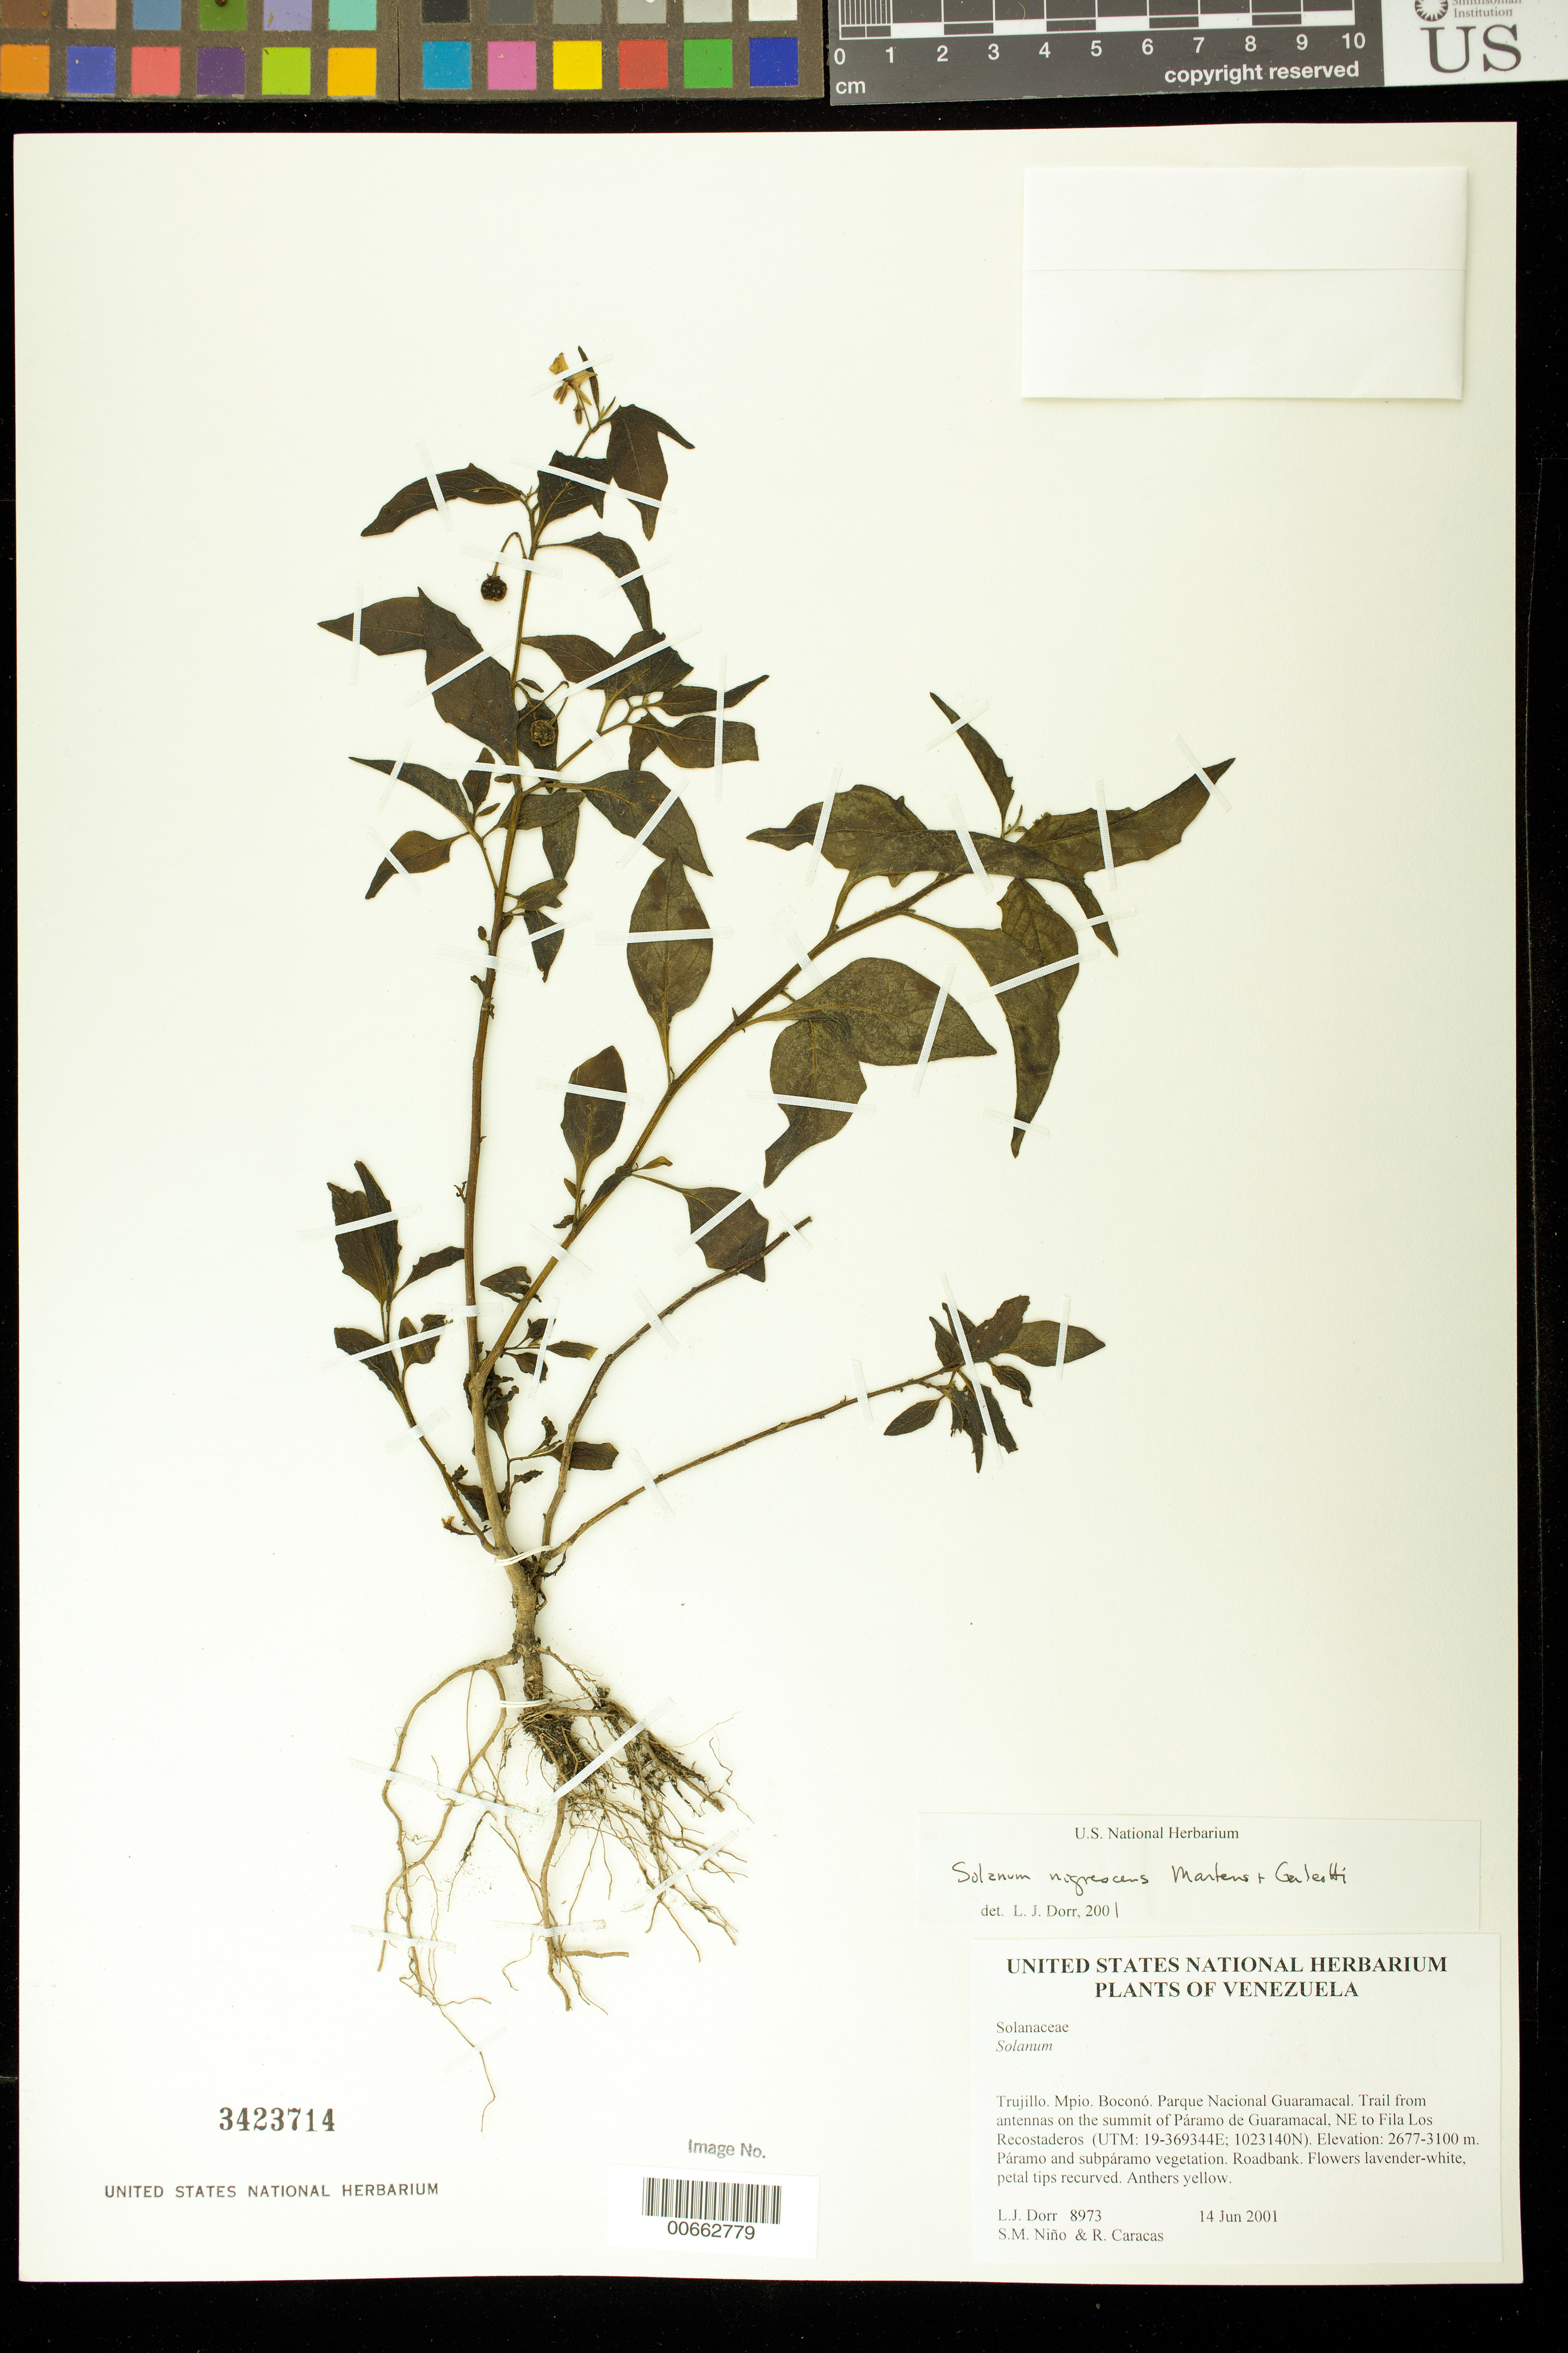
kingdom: Plantae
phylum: Tracheophyta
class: Magnoliopsida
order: Solanales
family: Solanaceae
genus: Solanum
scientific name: Solanum nigrescens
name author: M. Martens & Galeotti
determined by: Dorr, L. J., (BOT), Smithsonian Institution - National Museum of Natural History (UNITED STATES)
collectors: L. J. Dorr, S. M. Niño & R. Caracas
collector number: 8973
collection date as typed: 14 Jun 2001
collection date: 2001-06-14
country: Venezuela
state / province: Trujillo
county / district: Boconó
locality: Parque Nacional Guaramacal. Trail from antennas on the summit of Páramo de Guaramacal, NE to Fila Los Recostaderos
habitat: Páramo and subpáramo vegetation.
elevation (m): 2677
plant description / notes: PORT, US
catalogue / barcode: US 3423714